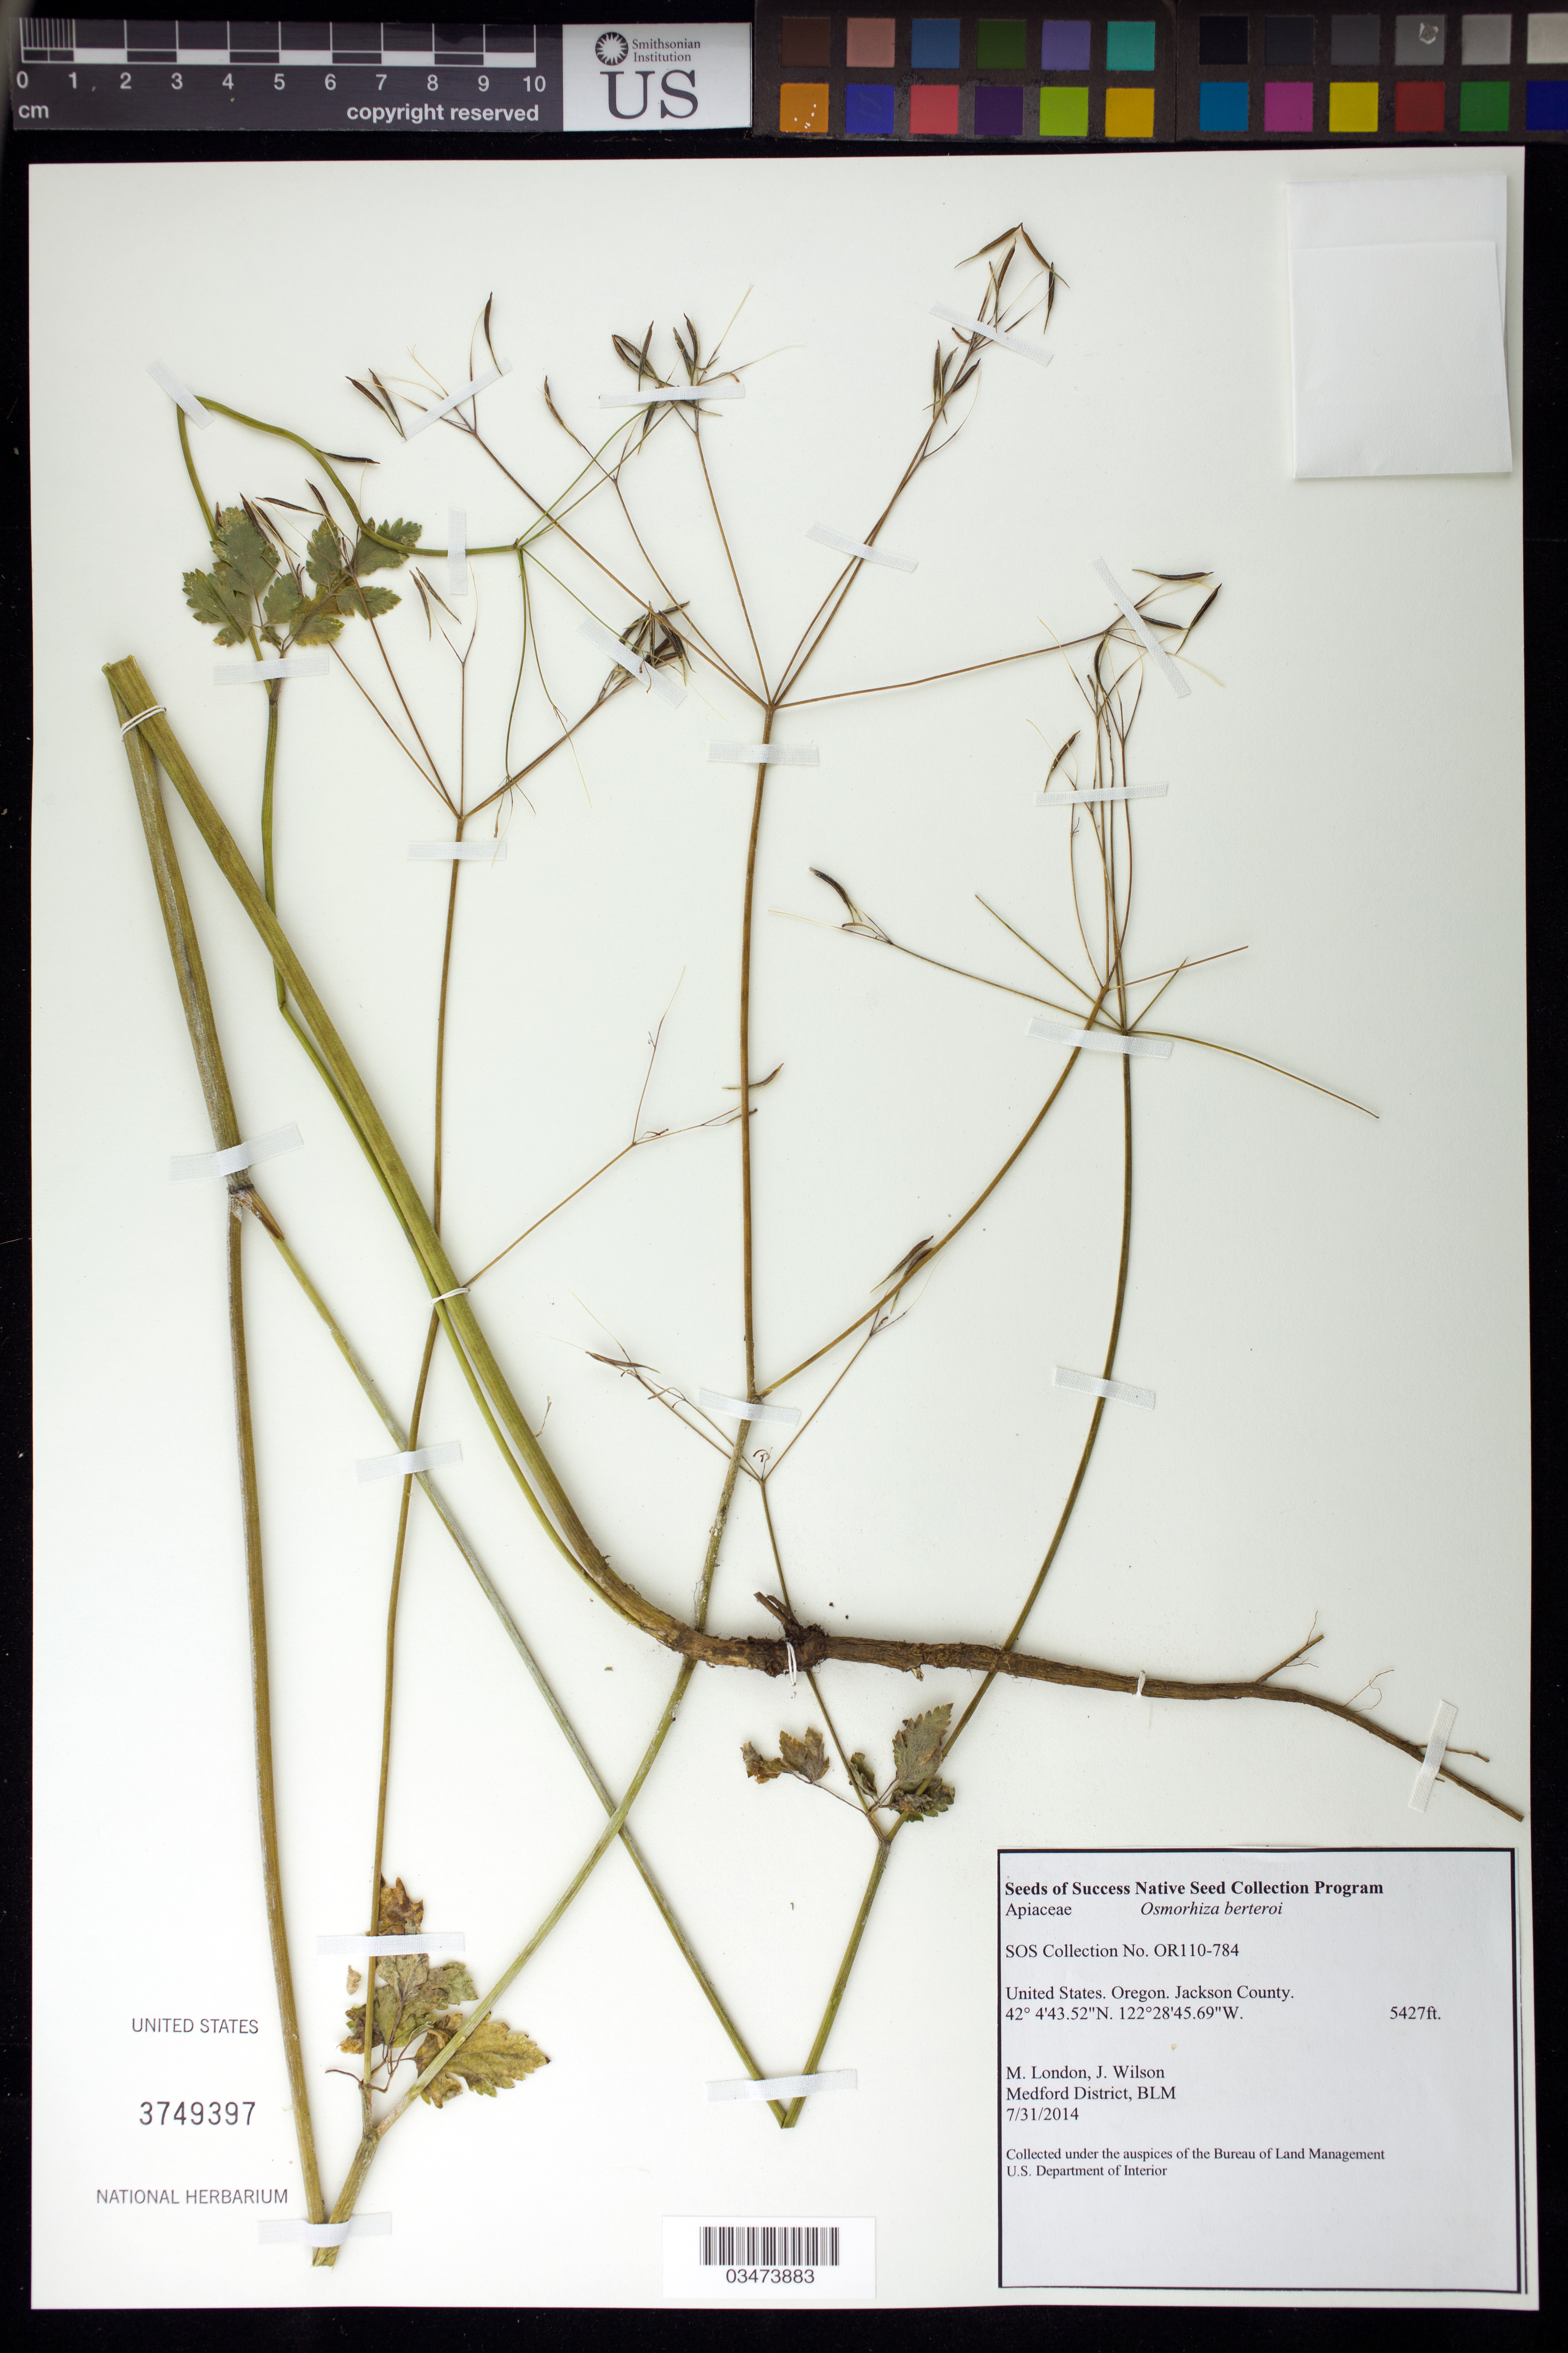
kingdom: Plantae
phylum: Tracheophyta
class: Magnoliopsida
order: Apiales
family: Apiaceae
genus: Osmorhiza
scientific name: Osmorhiza berteroi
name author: DC.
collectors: M. London & J. Wilson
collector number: OR110-784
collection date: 2014-07-31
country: United States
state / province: Oregon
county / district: Jackson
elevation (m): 1654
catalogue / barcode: US 3749397